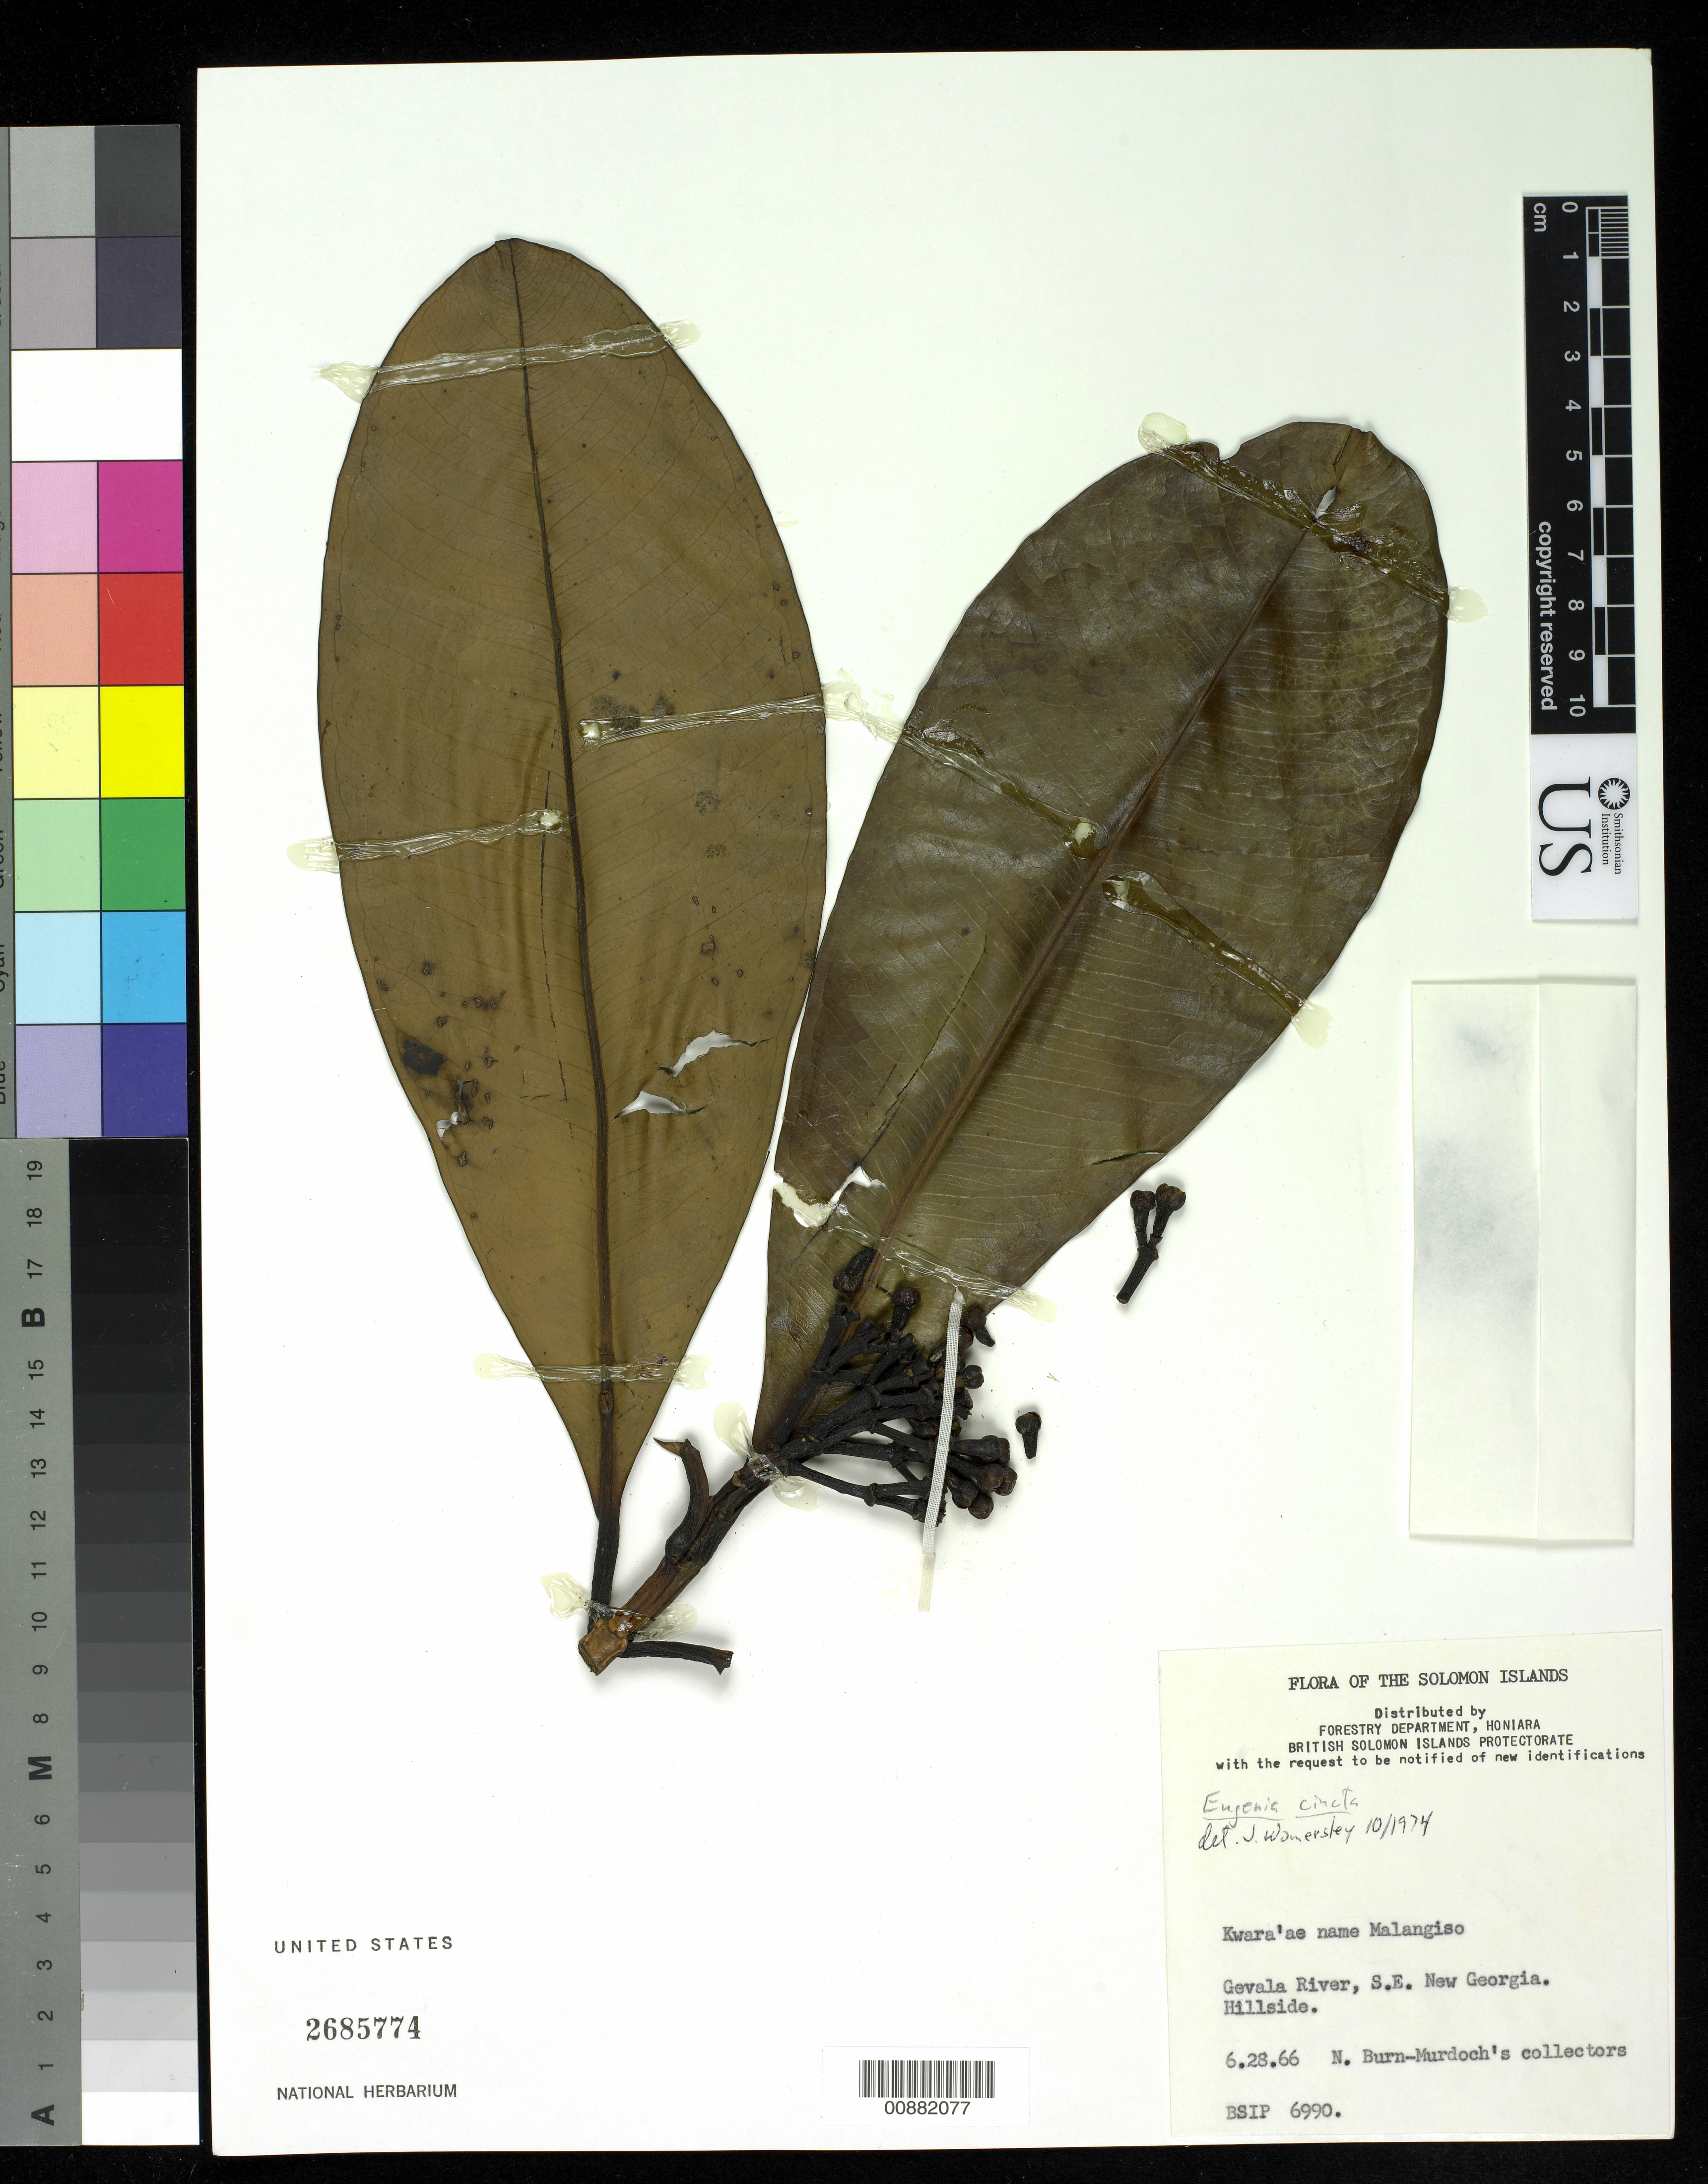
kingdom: Plantae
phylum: Tracheophyta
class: Magnoliopsida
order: Myrtales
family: Myrtaceae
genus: Syzygium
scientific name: Syzygium cinctum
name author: Merr. & L.M. Perry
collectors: N. Burn-Murdoch's collectors, et al. & et al.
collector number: BSIP 6990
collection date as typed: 28 Jun 1966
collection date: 1966-06-28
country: Solomon Islands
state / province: Western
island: New Georgia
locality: Gevala River, SE New Georgia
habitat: hillside.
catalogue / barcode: US 2685774